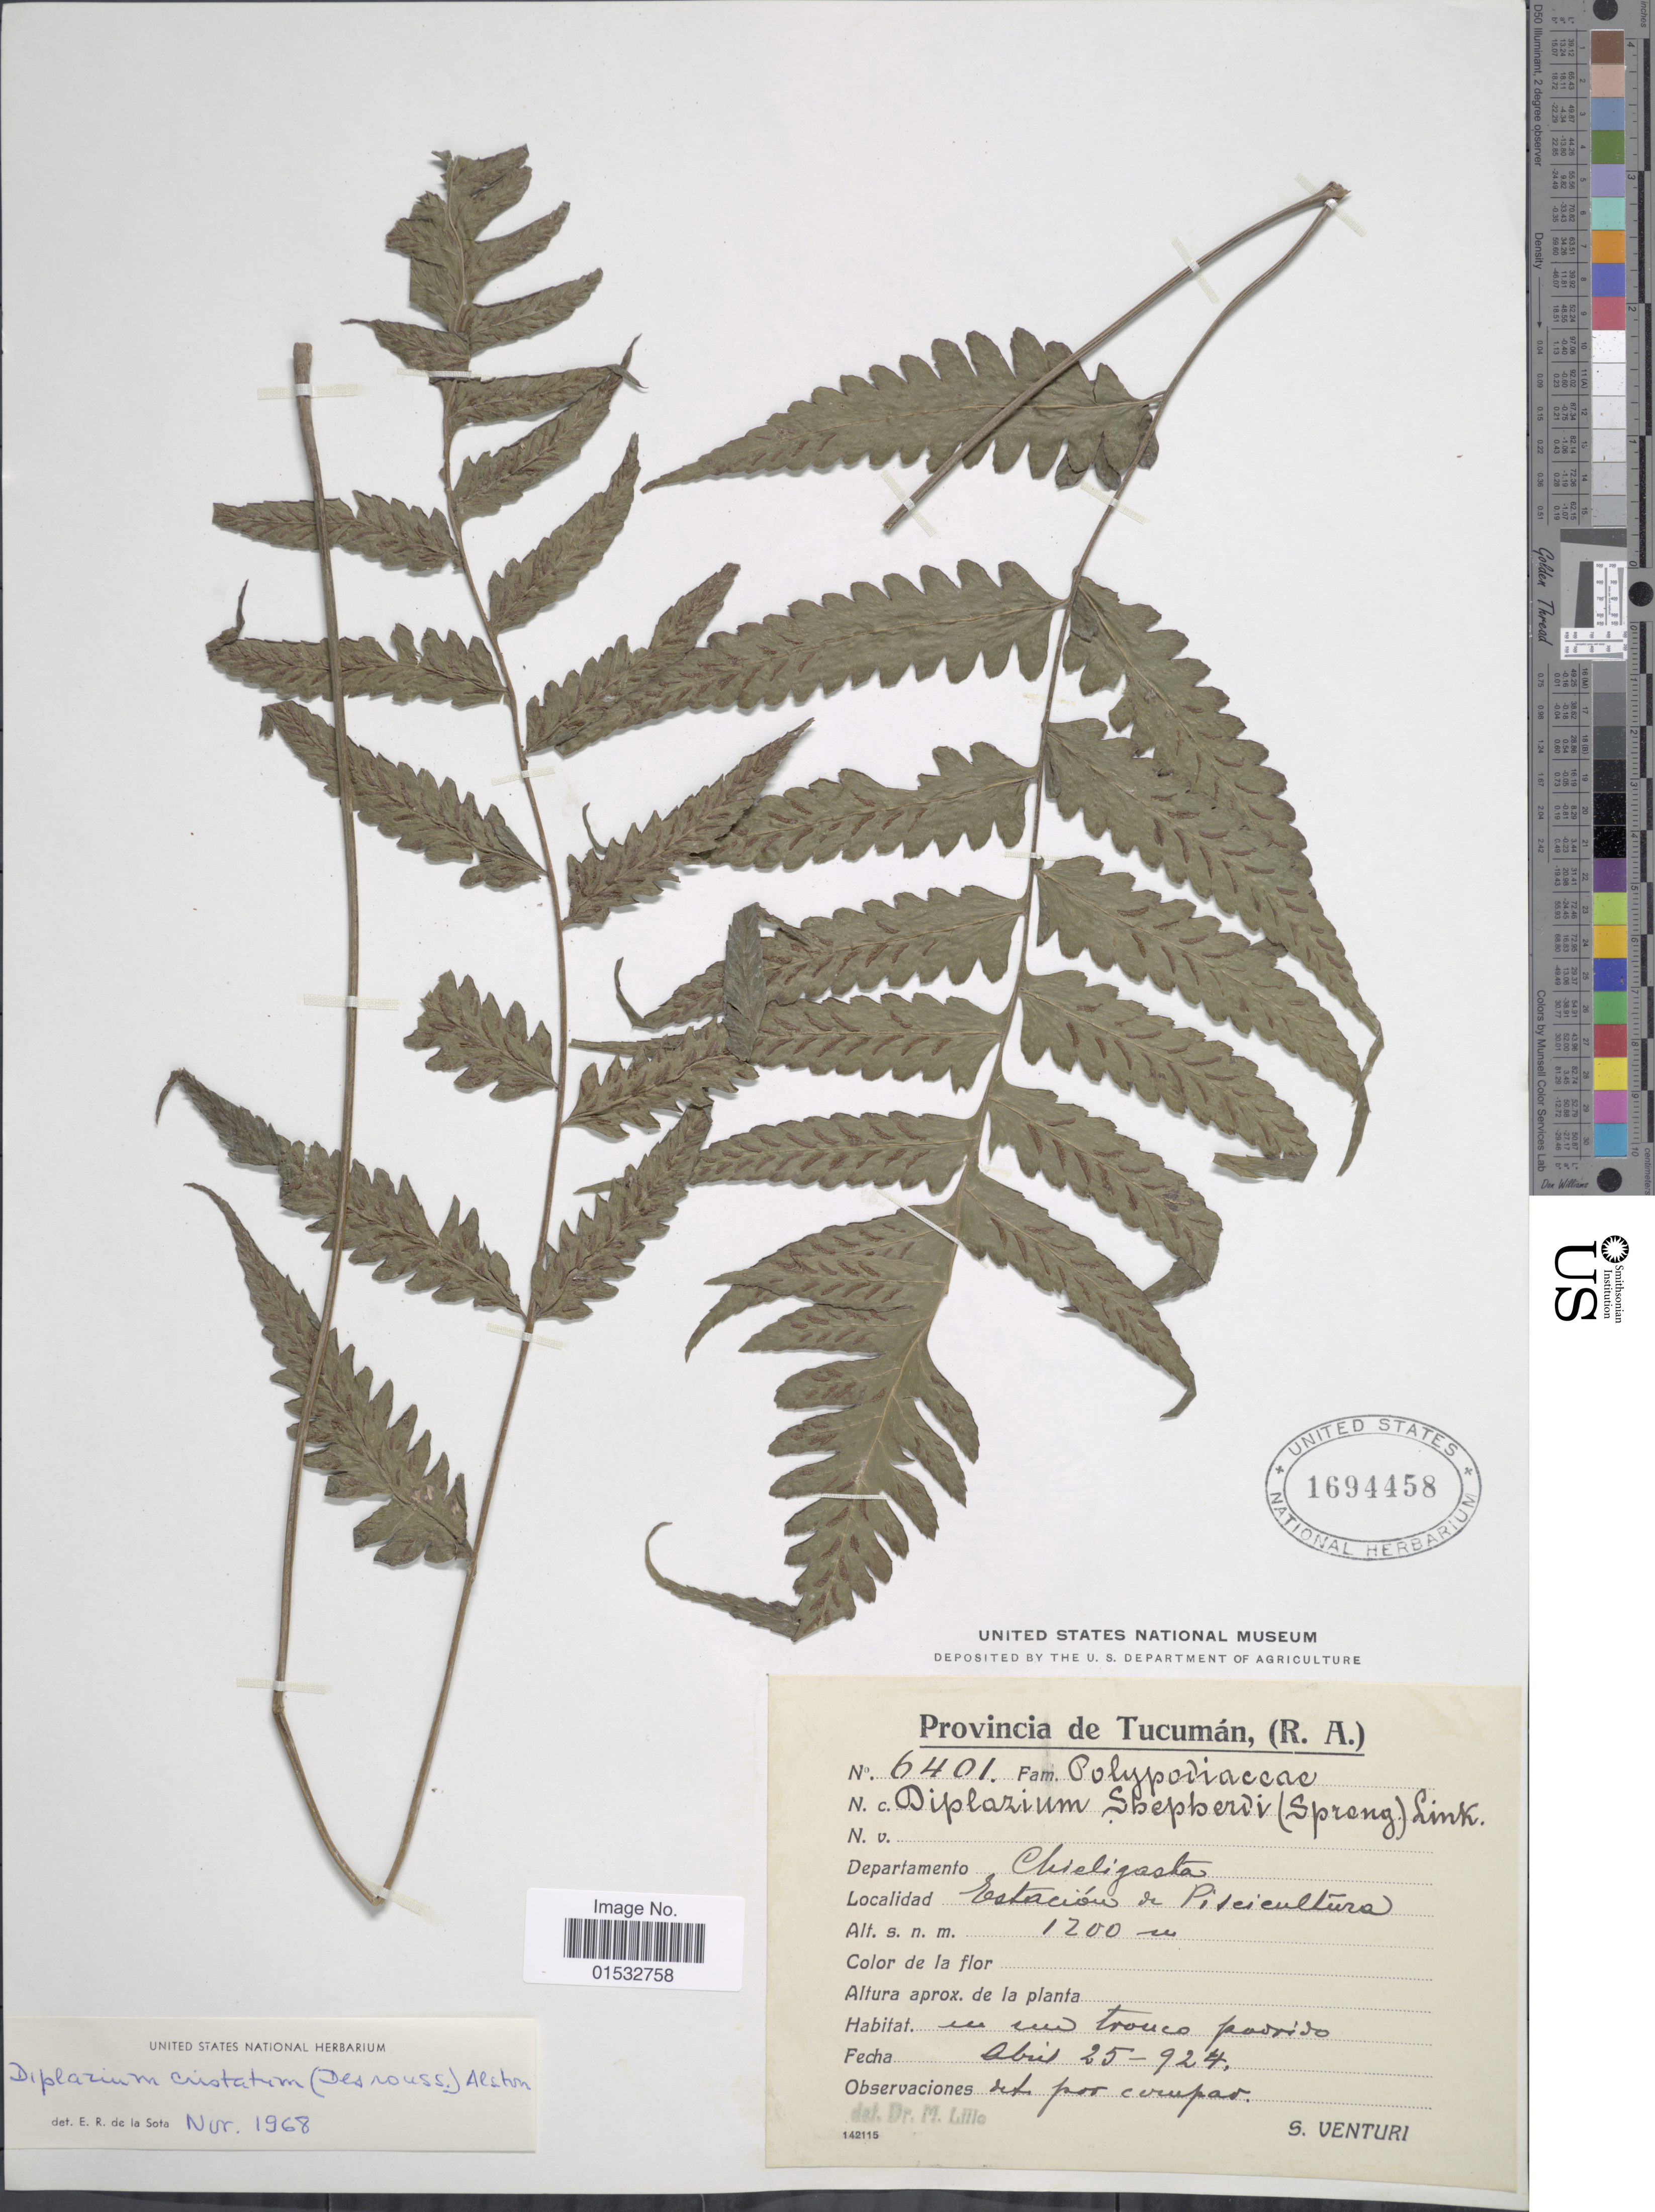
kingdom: Plantae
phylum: Tracheophyta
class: Polypodiopsida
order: Polypodiales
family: Athyriaceae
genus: Diplazium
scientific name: Diplazium cristatum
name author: (Desr.) Alston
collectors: S. Venturi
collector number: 6401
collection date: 1924-04-25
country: Argentina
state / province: Tucuman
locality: Estación de Piscicultura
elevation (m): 1200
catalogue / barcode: US 1694458